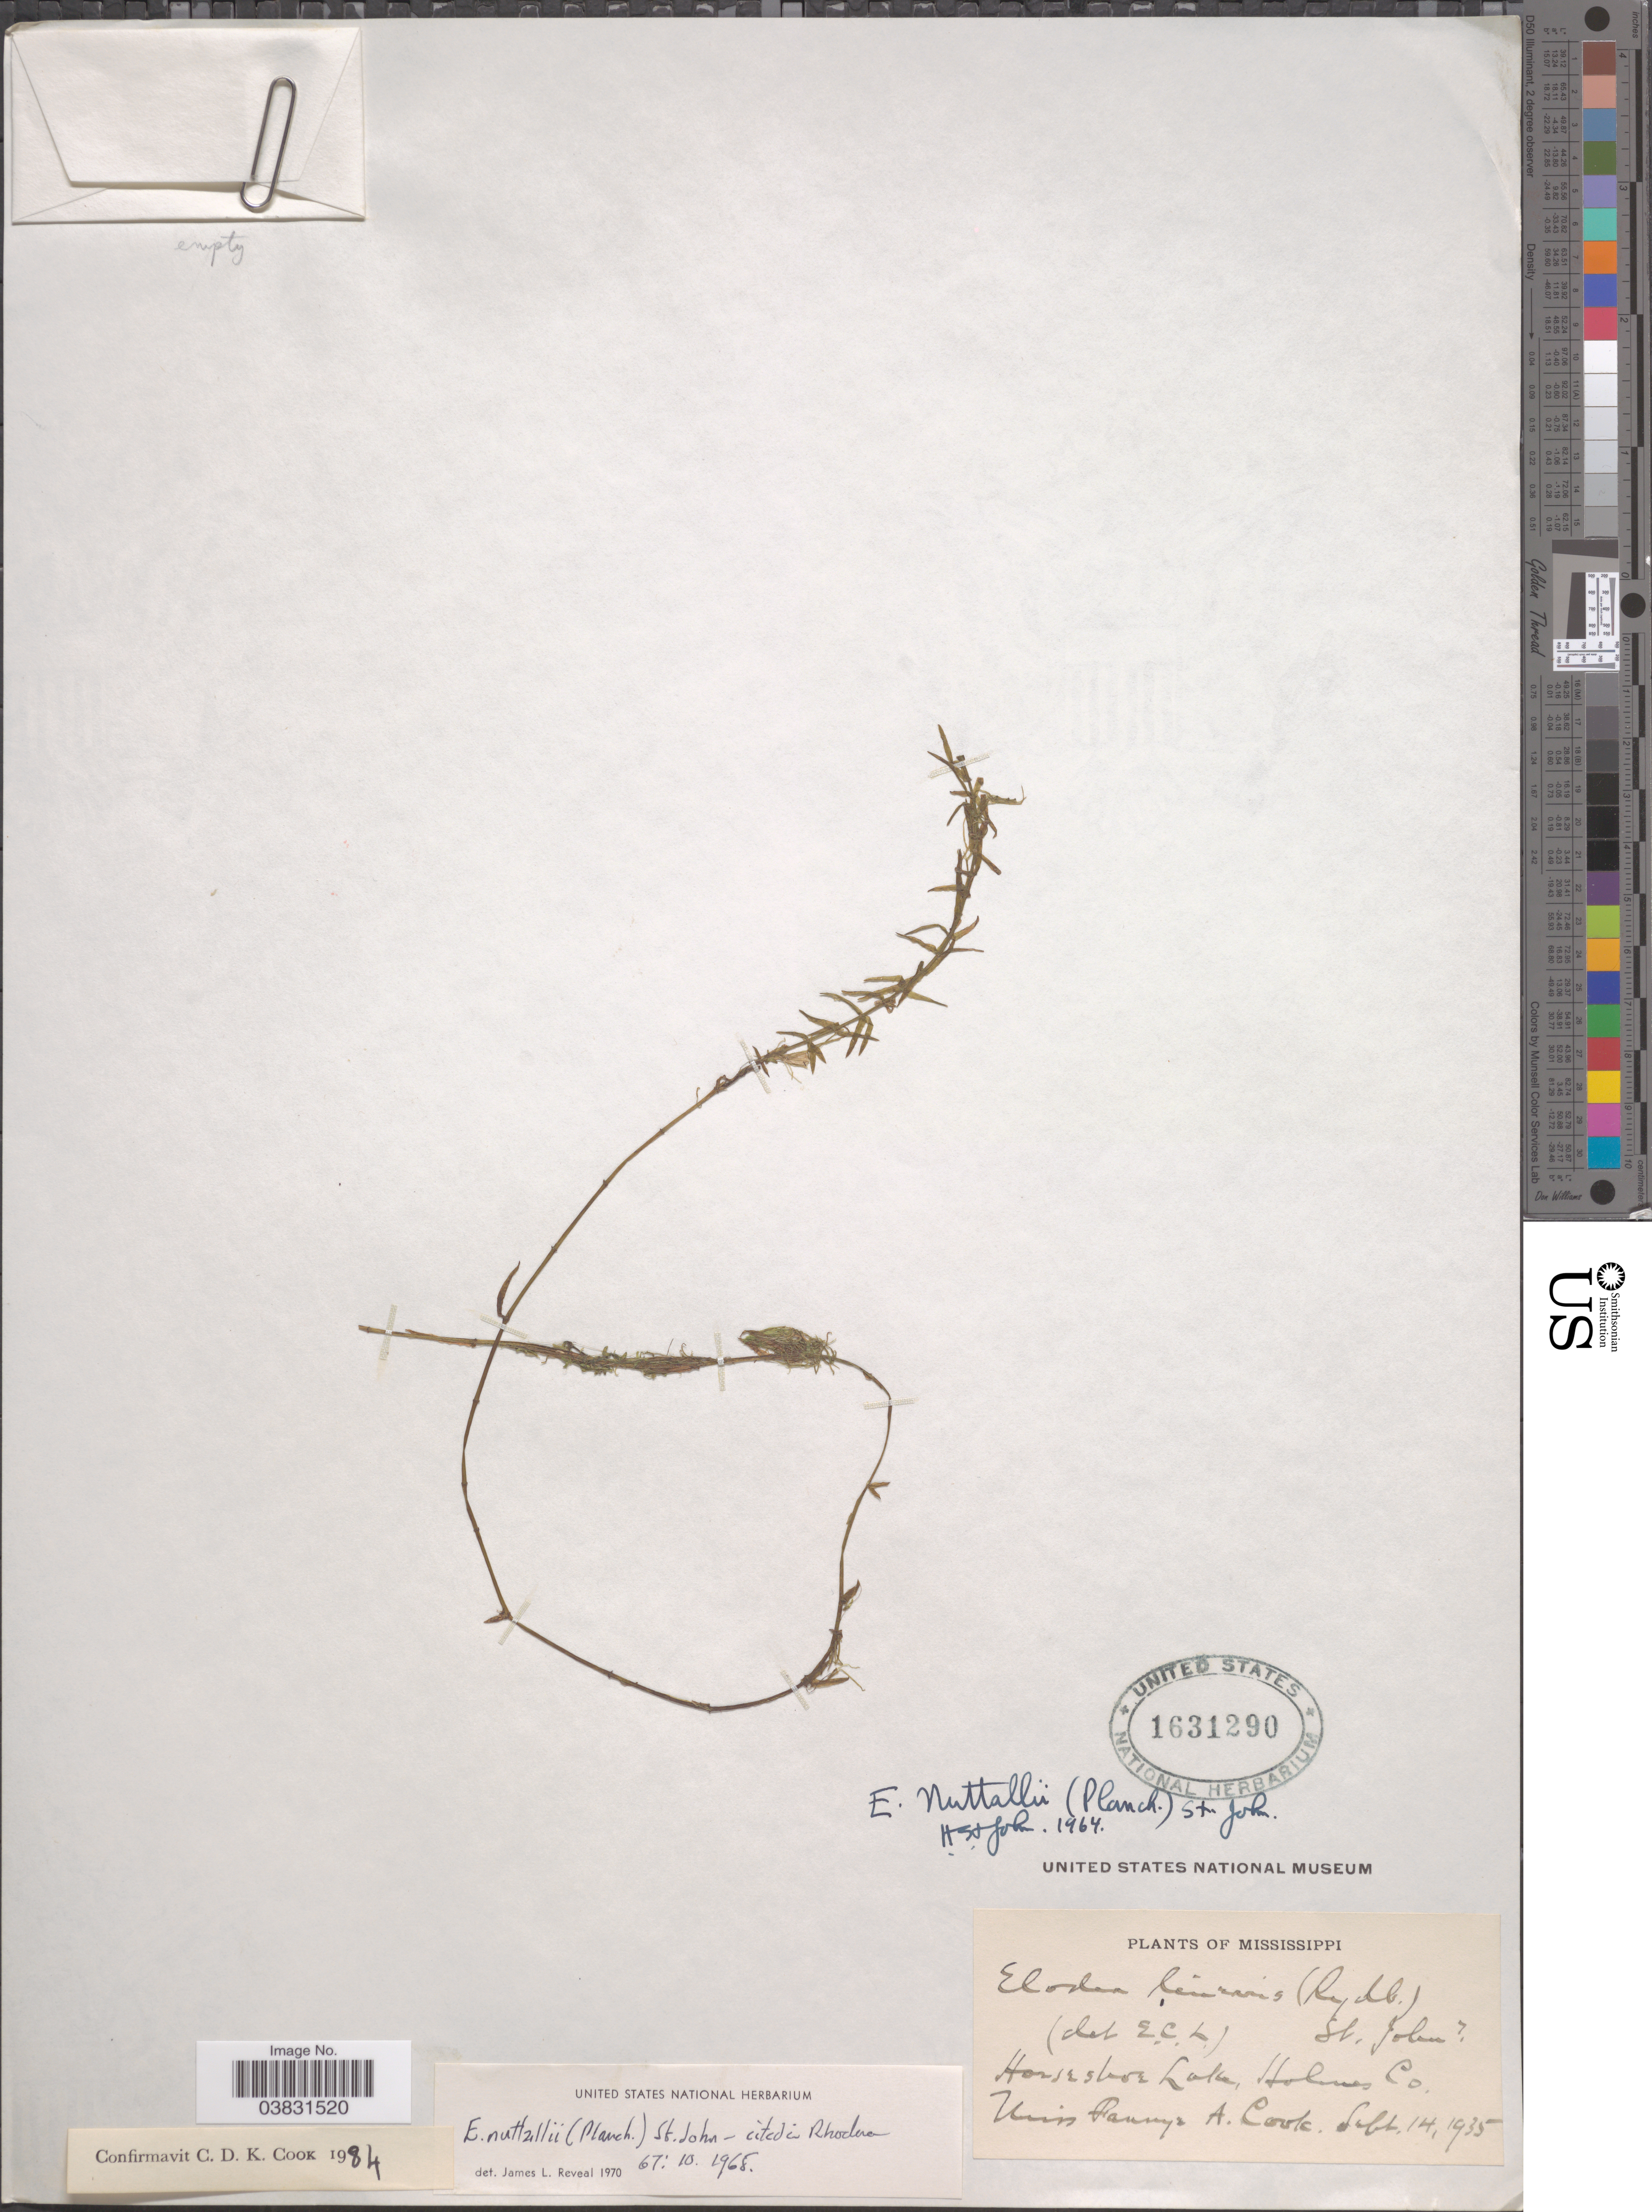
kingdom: Plantae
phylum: Tracheophyta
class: Liliopsida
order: Alismatales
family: Hydrocharitaceae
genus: Elodea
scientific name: Elodea nuttallii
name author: (Planch.) H. St. John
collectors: F. A. Cook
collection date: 1935-02-14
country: United States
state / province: Mississippi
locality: Horseshoe Lake, Holmes Co.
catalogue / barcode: US 1631290